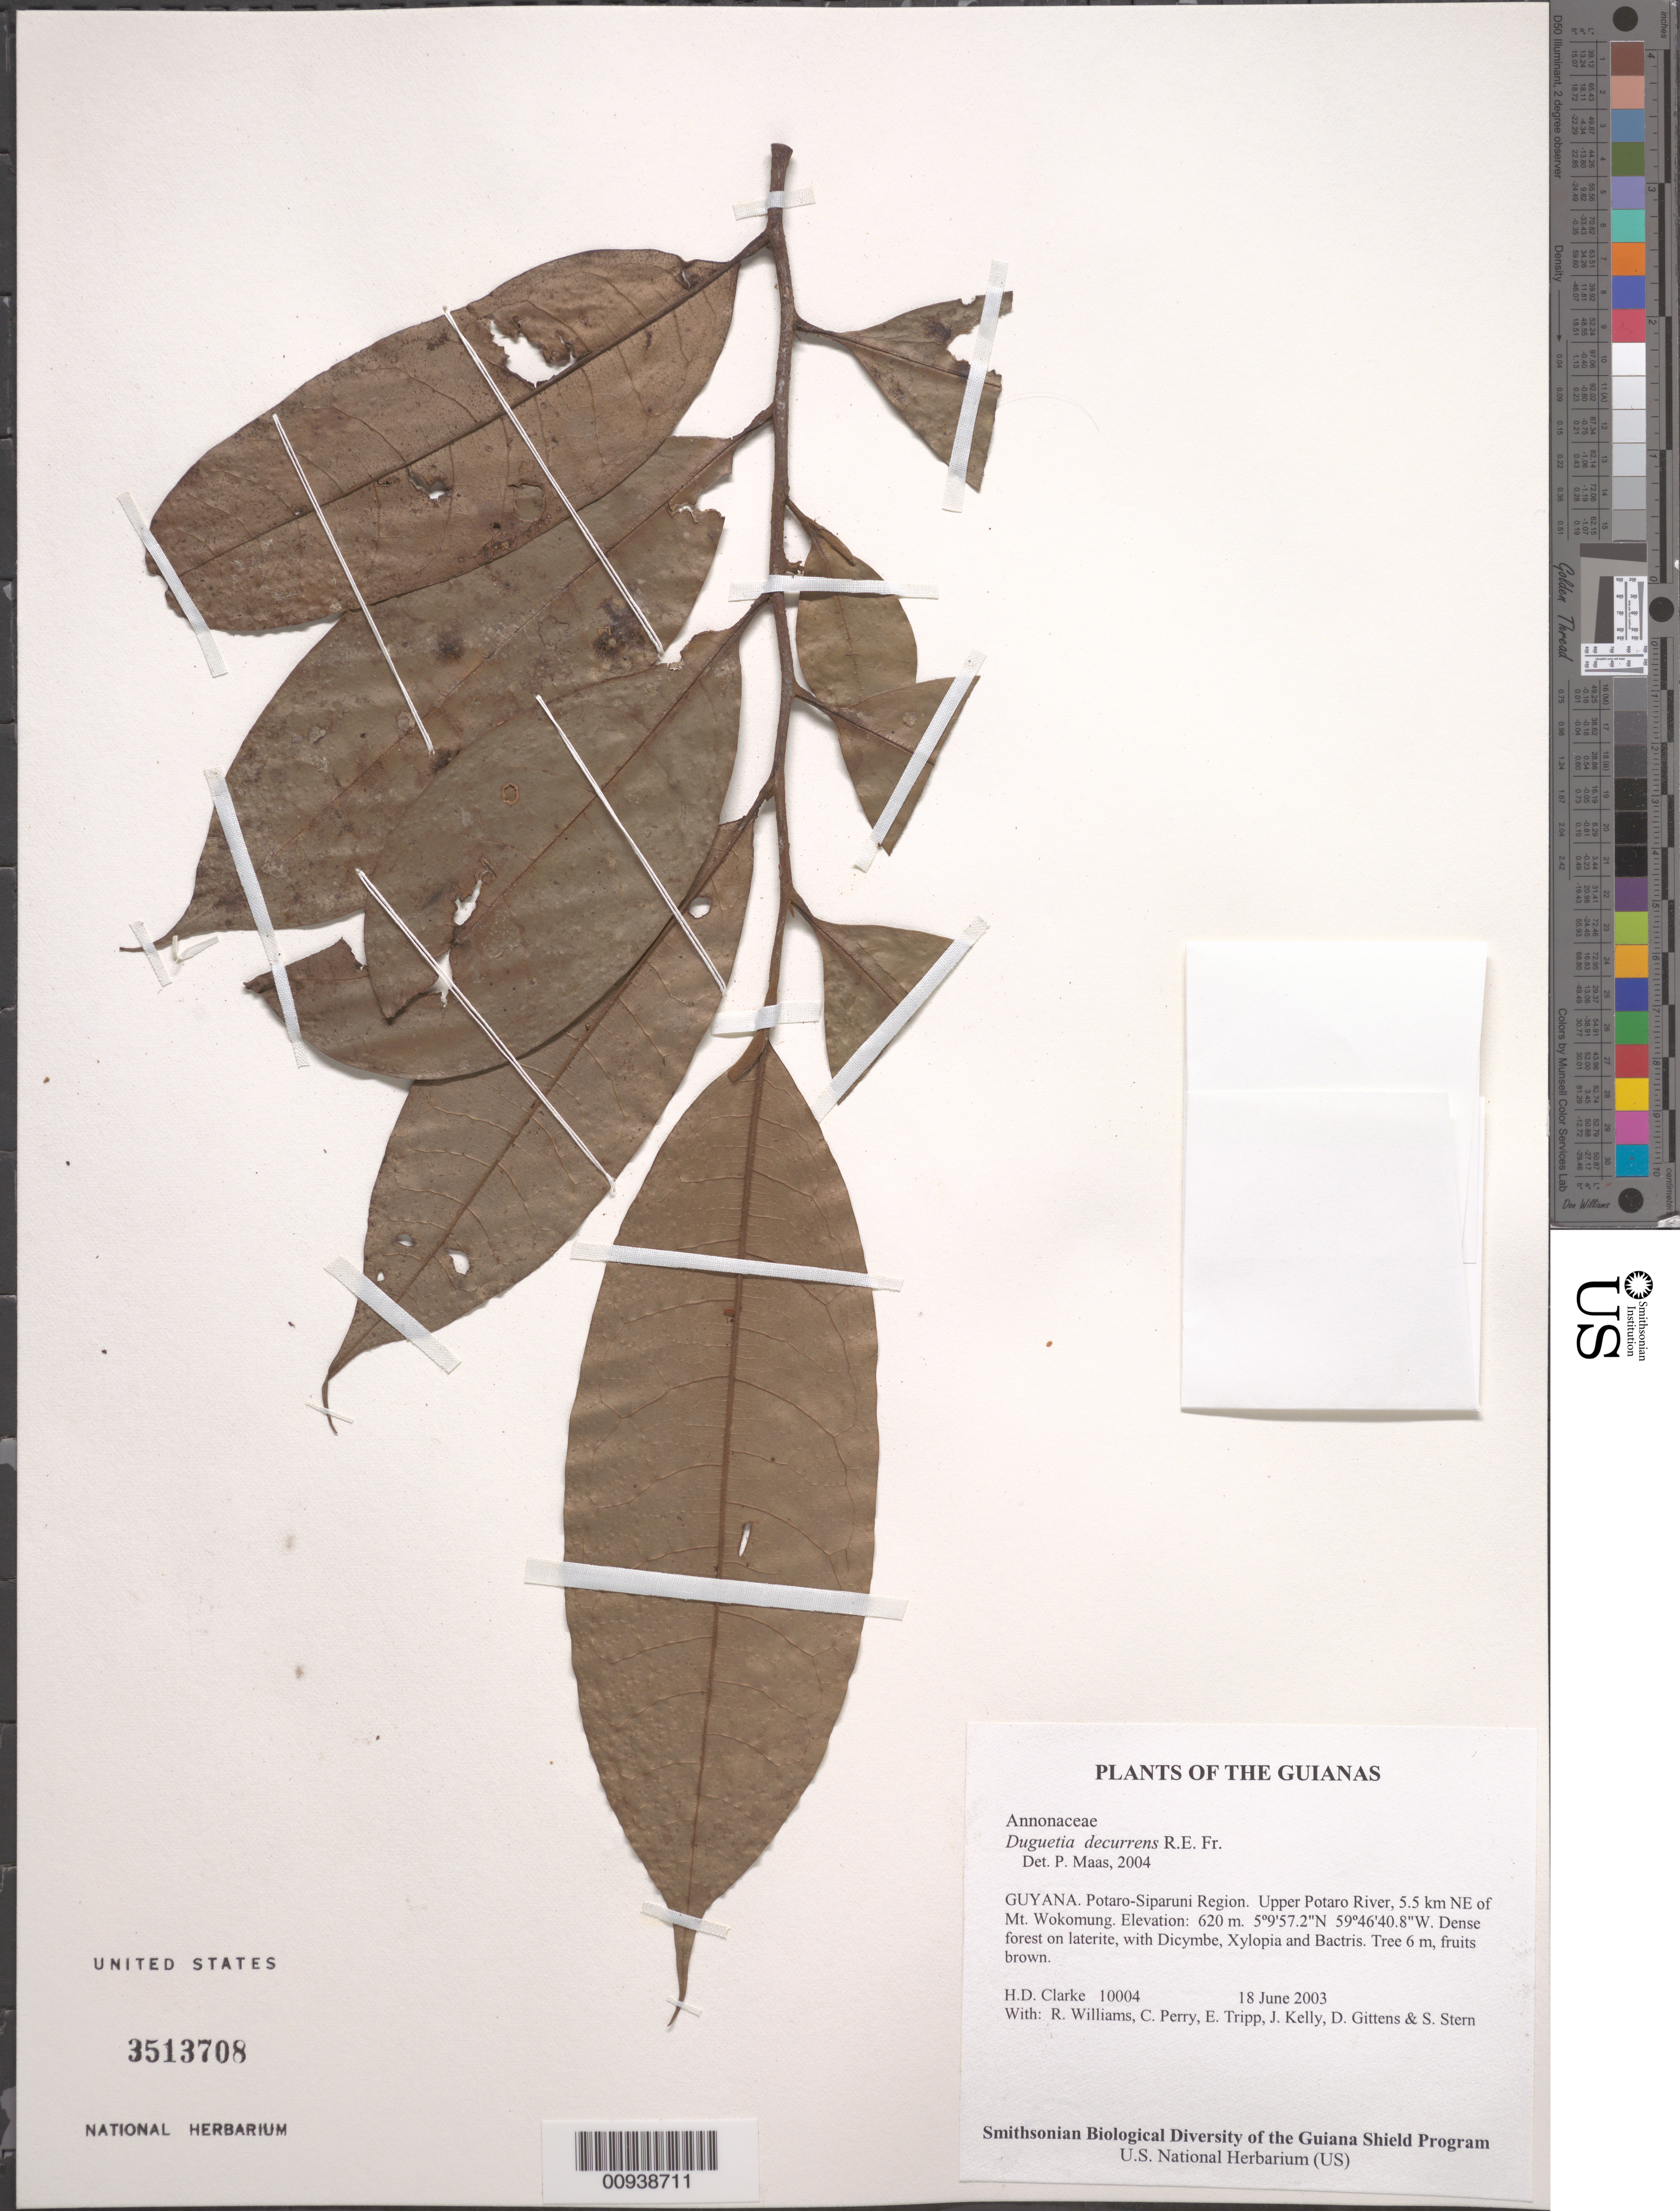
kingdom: Plantae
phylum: Tracheophyta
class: Magnoliopsida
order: Magnoliales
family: Annonaceae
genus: Duguetia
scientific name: Duguetia decurrens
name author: R.E. Fr.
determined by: Maas, Paul J. M.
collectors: H. D. Clarke, R. Williams, C. Perry, E. Tripp, J. Kelly, D. Gittens & S. R. Stern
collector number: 10004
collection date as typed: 18 June 2003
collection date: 2003-06-18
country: Guyana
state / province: Potaro-Siparuni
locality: Upper Potaro River, 5.5 km NE of Mt. Wokomung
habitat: Dense forest on laterite, with Dicymbe, Xylopia and Bactris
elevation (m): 620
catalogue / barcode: US 3513708